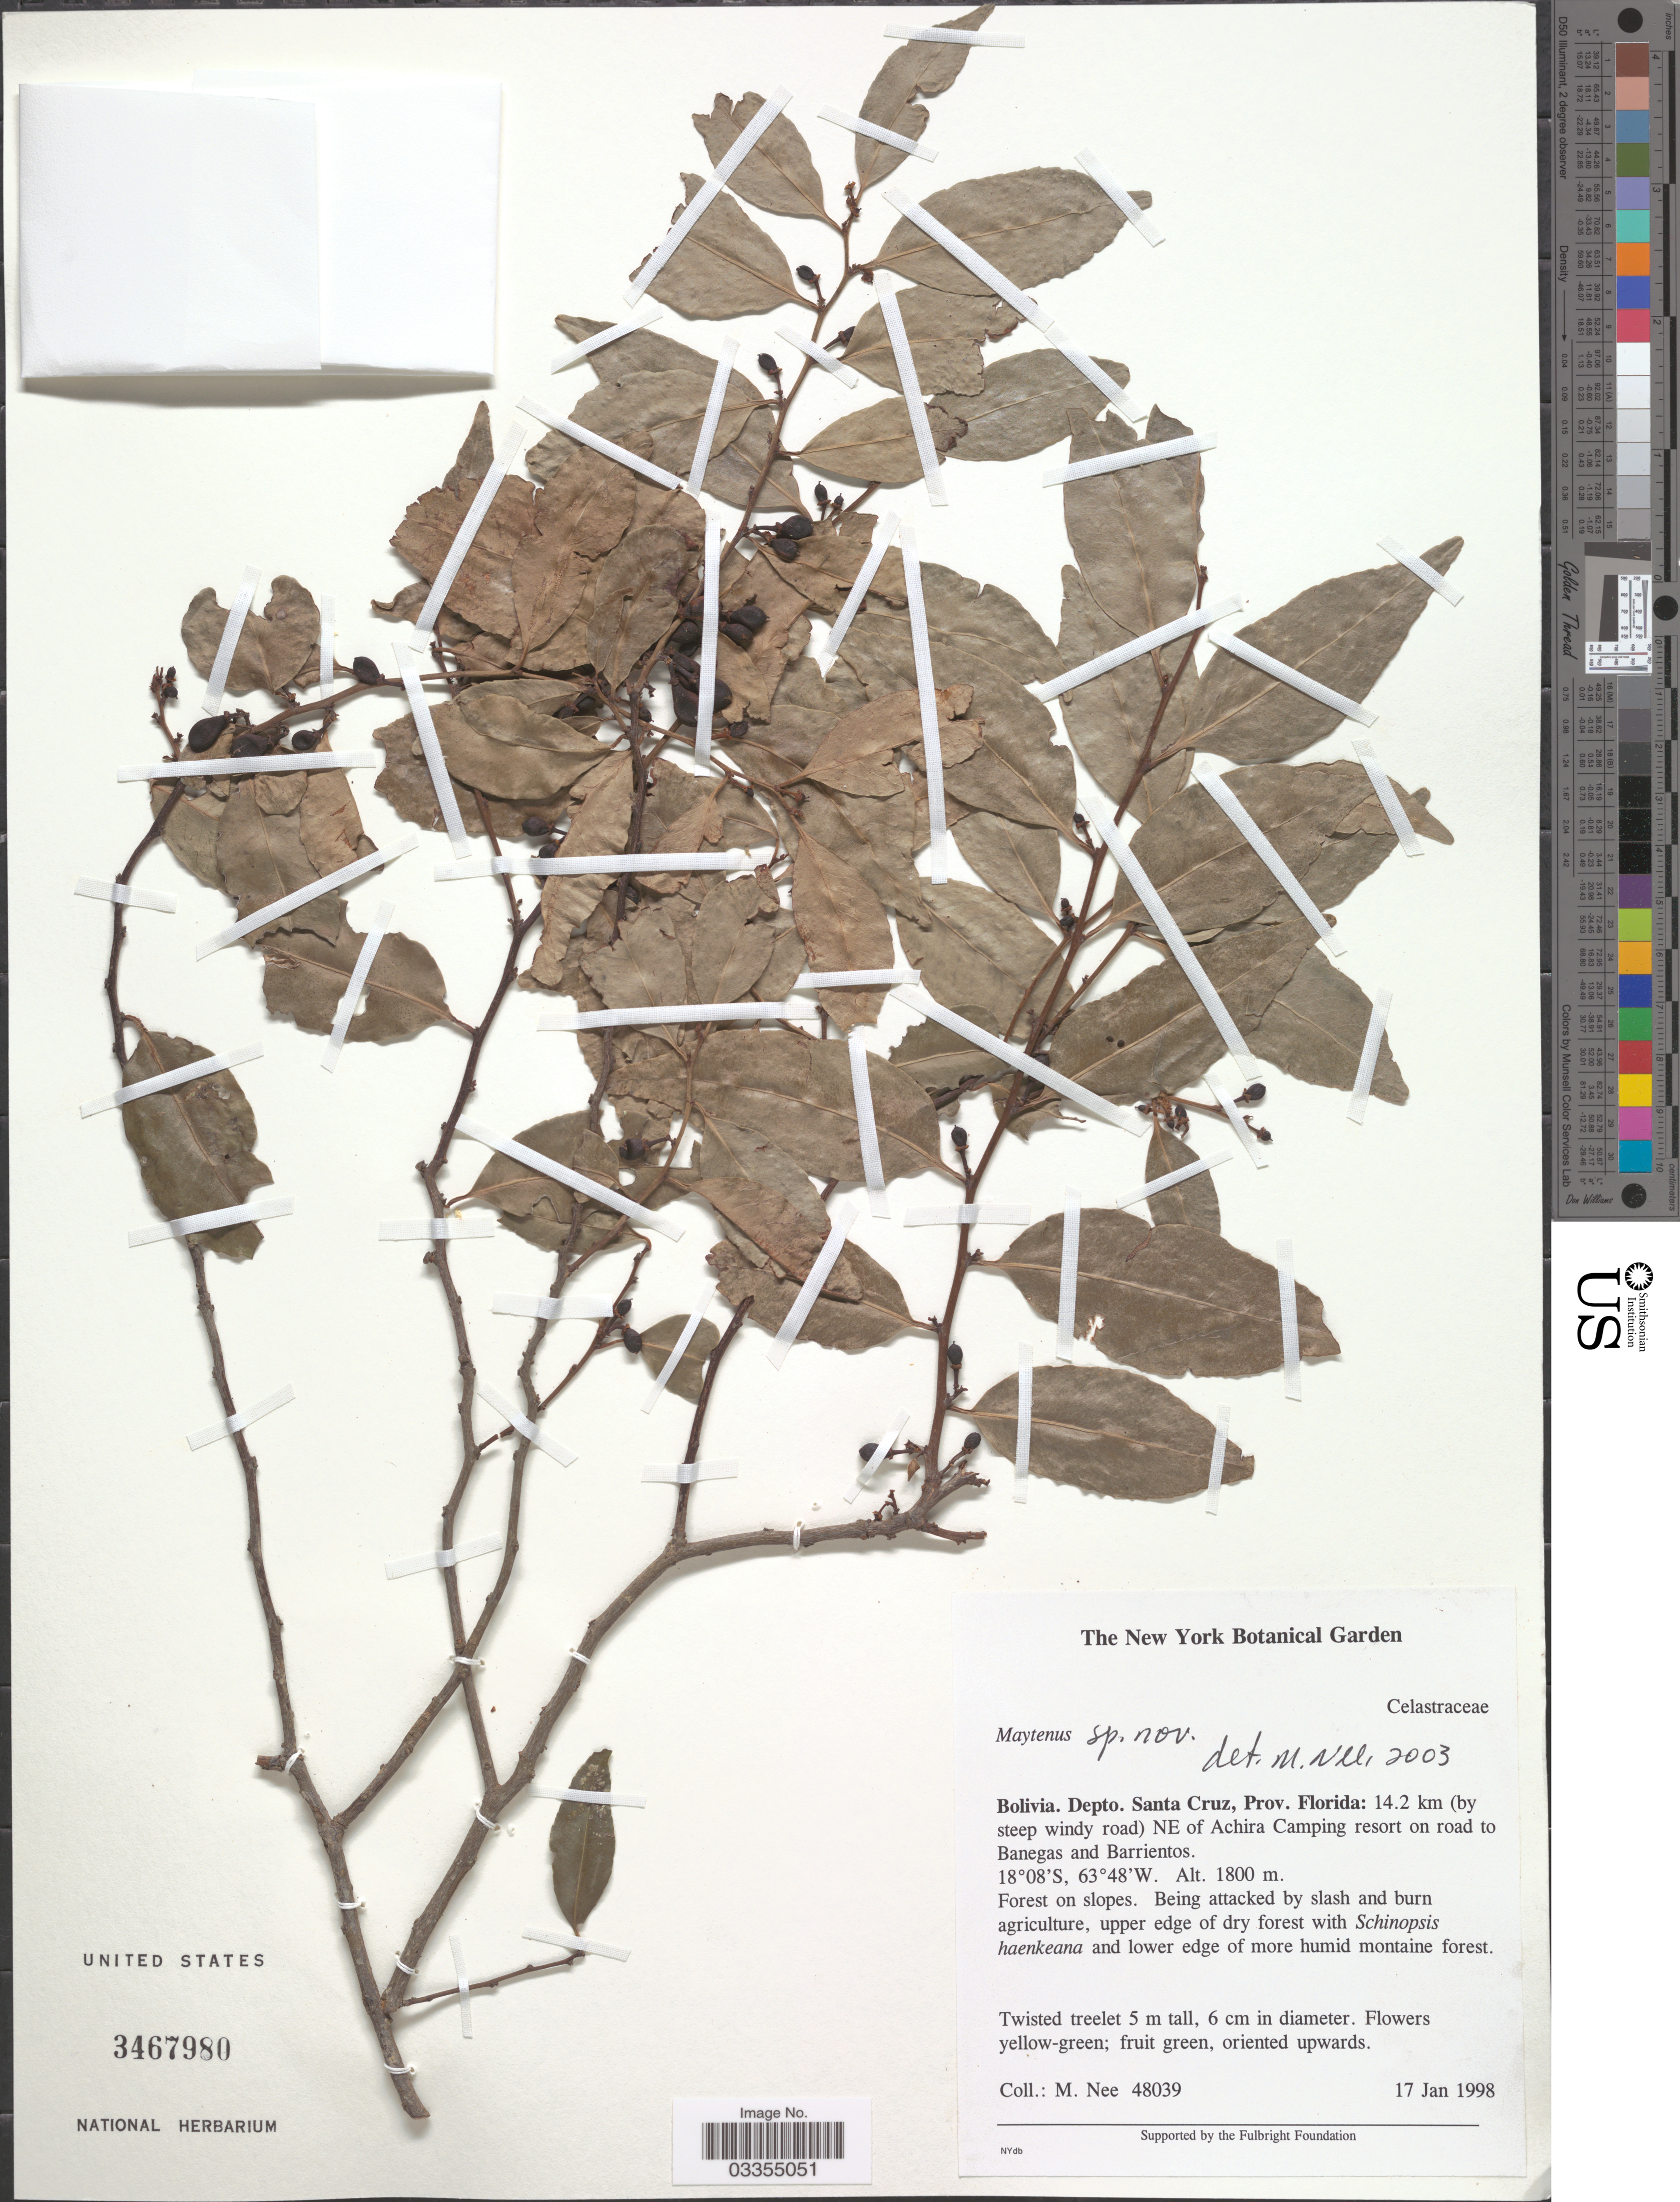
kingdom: Plantae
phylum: Tracheophyta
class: Magnoliopsida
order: Celastrales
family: Celastraceae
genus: Maytenus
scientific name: Maytenus sp.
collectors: M. Nee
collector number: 48039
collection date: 1998-01-17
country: Bolivia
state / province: Santa Cruz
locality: Depto. Santa Cruz, Prov. Florida: 14.2 km (by steep windy road) NE of Achira Camping resort on road to Banegas and Barrientos.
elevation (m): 1800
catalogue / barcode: US 3467980